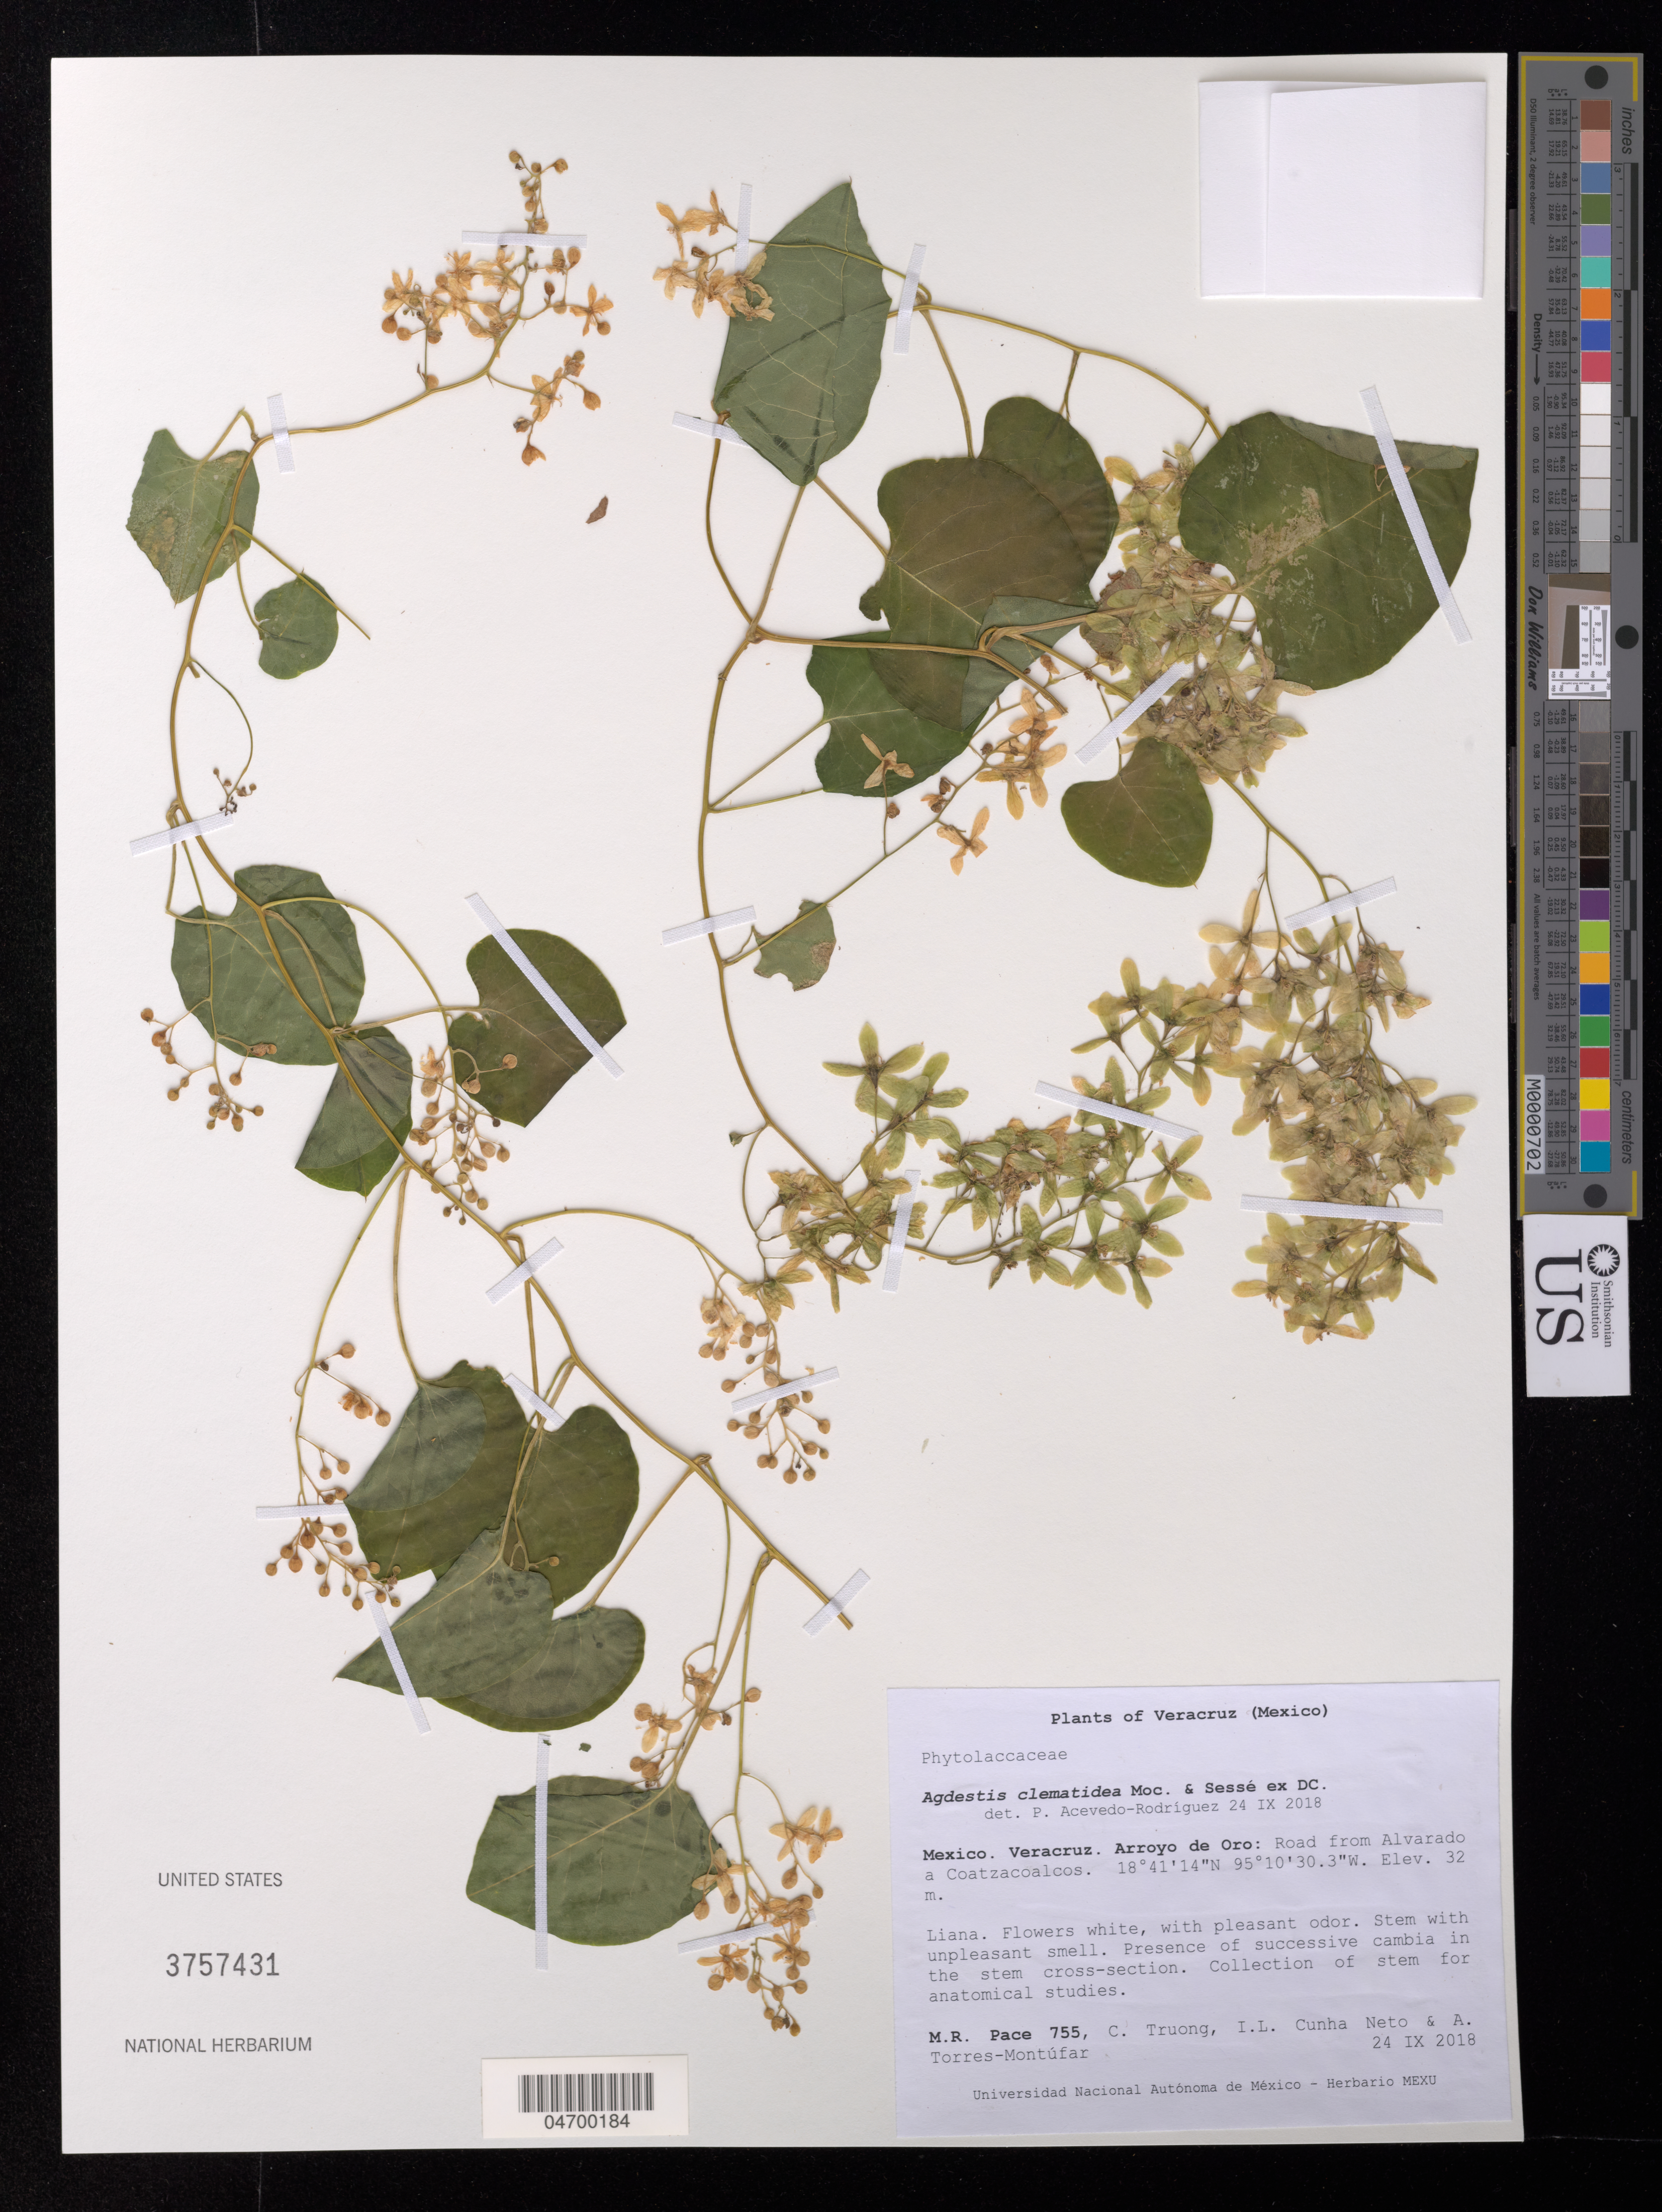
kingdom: Plantae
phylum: Tracheophyta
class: Magnoliopsida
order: Caryophyllales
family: Agdestidaceae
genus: Agdestis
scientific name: Agdestis clematidea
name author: Moc. & Sessé ex DC.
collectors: M. R. Pace, C. Truong, I. L. Cunha Neto & A. Torres-Montúfar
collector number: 755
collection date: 2018-09-24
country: Mexico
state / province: Veracruz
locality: Veracruz. Arroyo de Oro: Road from Alvarado a Coatzacoalcos.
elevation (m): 32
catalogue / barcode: US 3757431